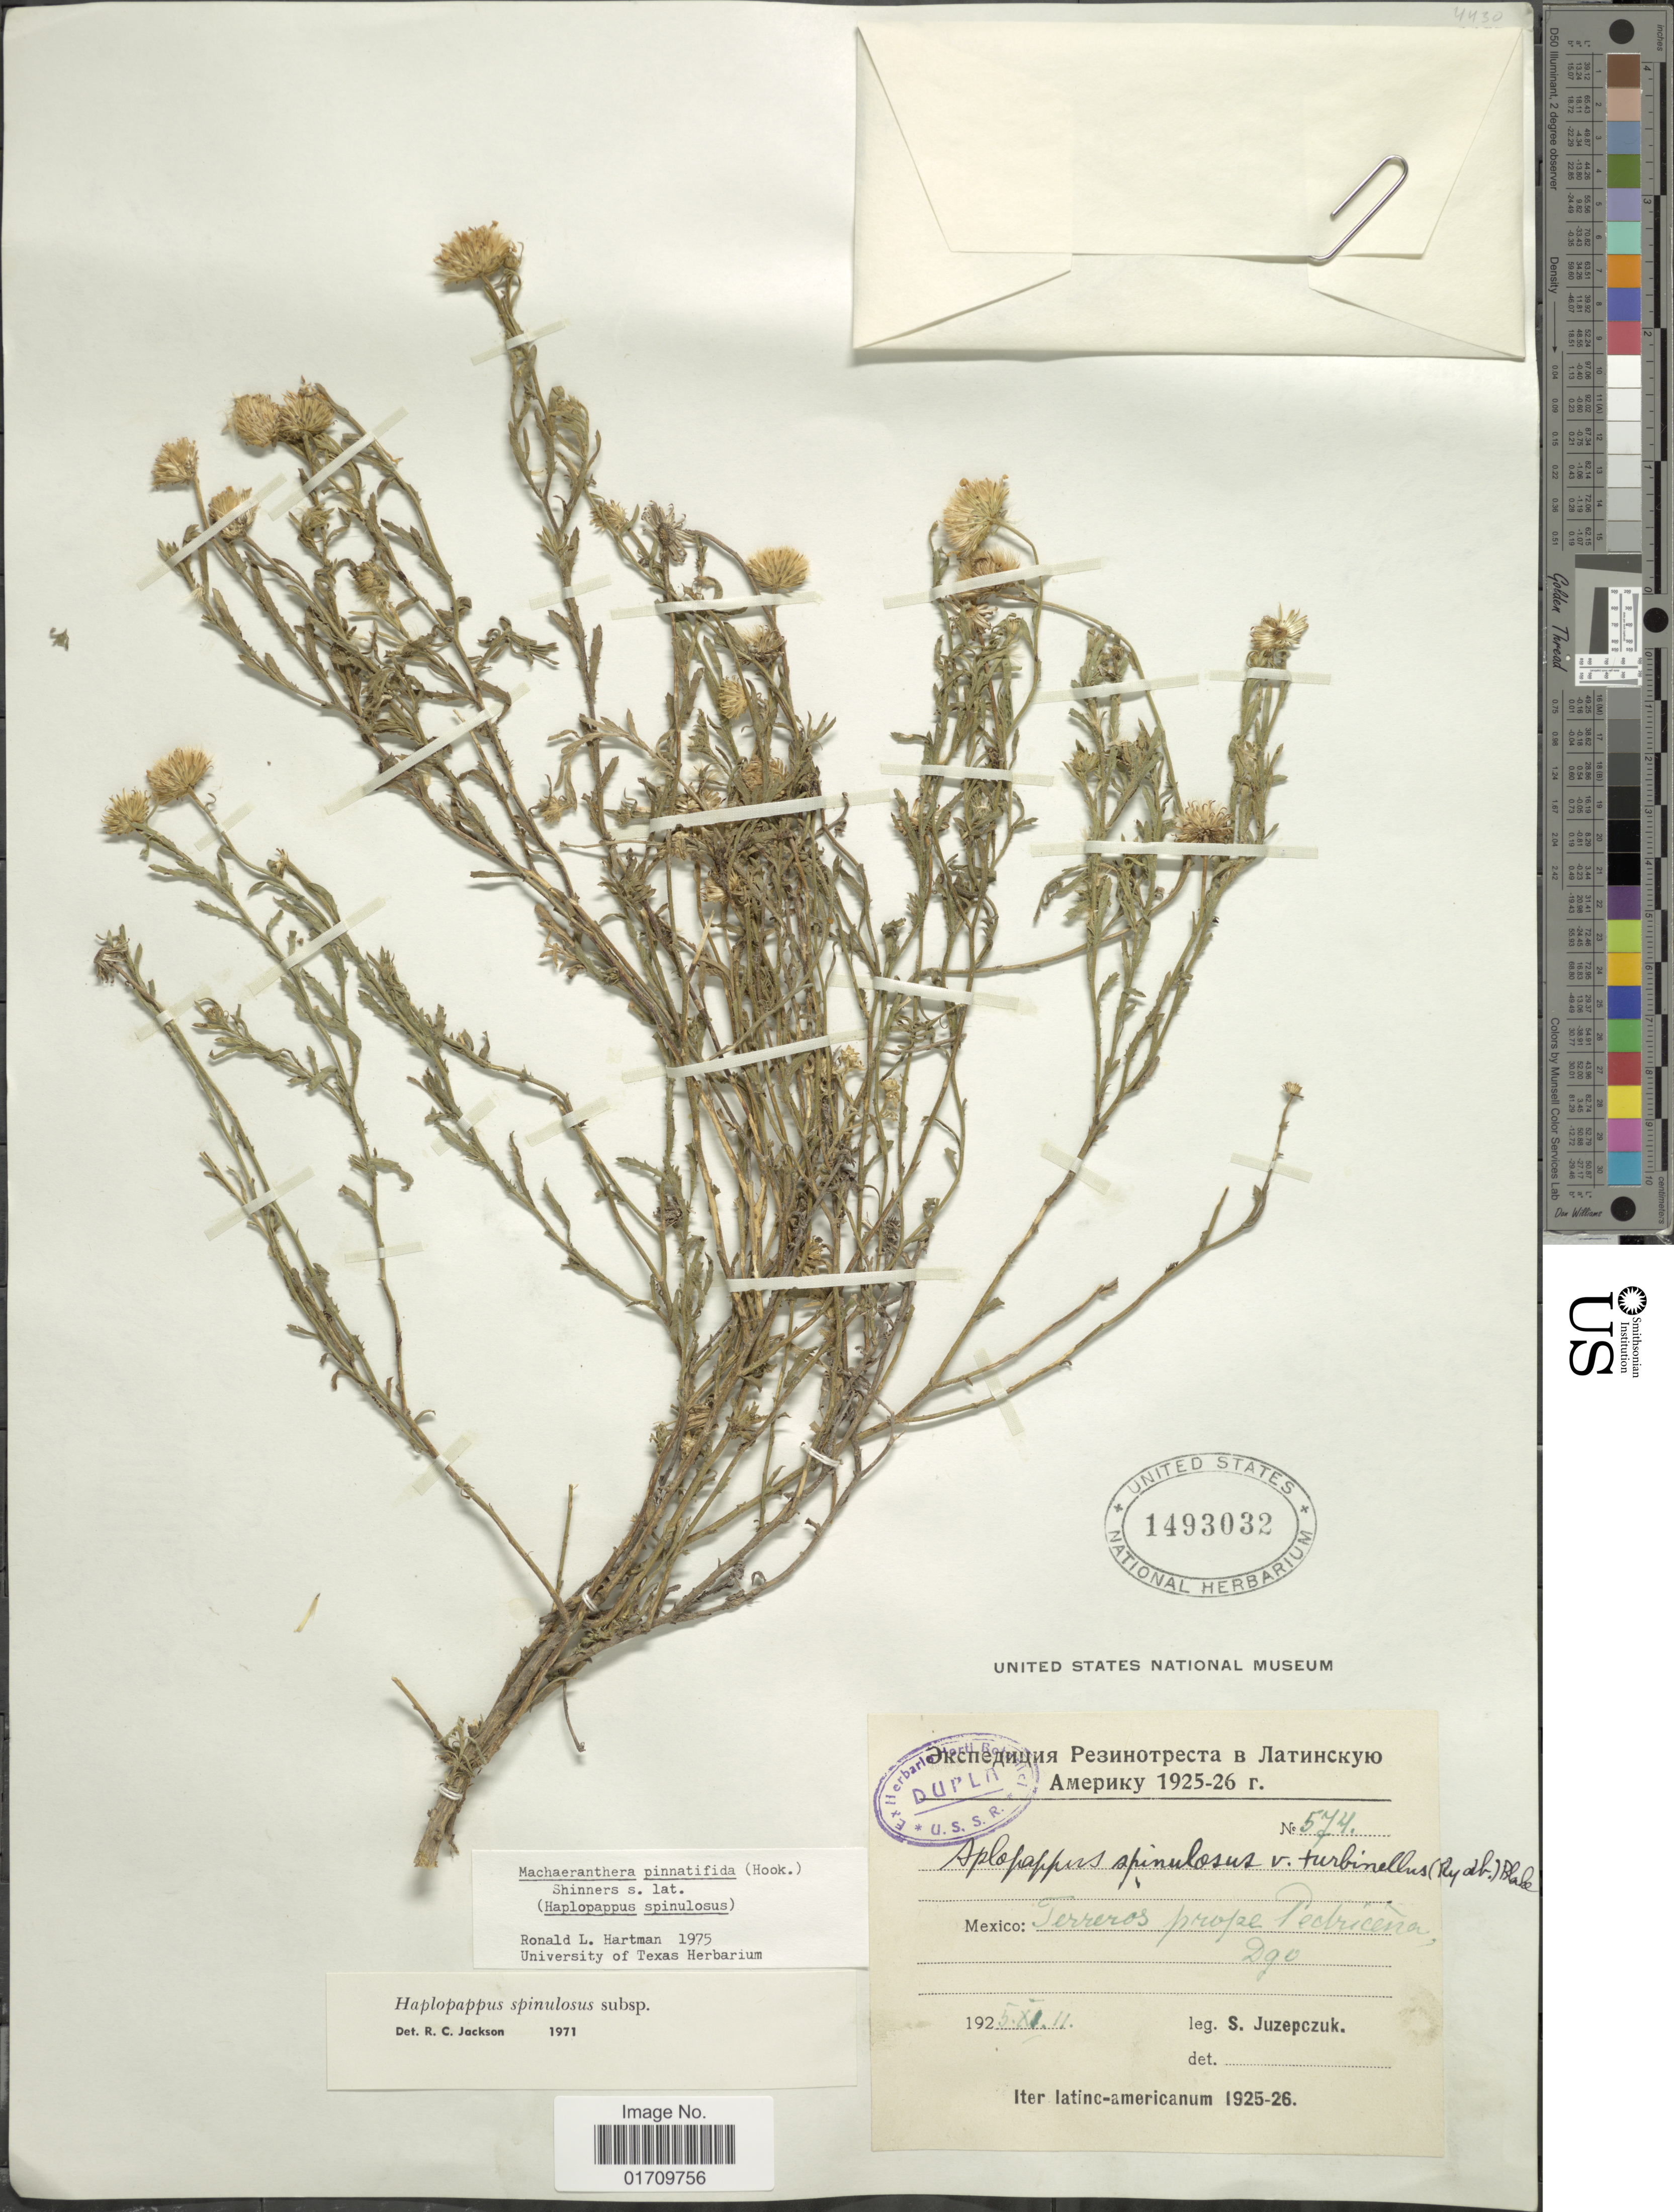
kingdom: Plantae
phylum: Tracheophyta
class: Magnoliopsida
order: Asterales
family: Asteraceae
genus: Machaeranthera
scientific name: Machaeranthera pinnatifida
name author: (Hook.) Shinners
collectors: S. V. Juzepczuk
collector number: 574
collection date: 1925-11-11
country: Mexico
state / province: Durango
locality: Terreros prope Pedricena, Dgo.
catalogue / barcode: US 1493032